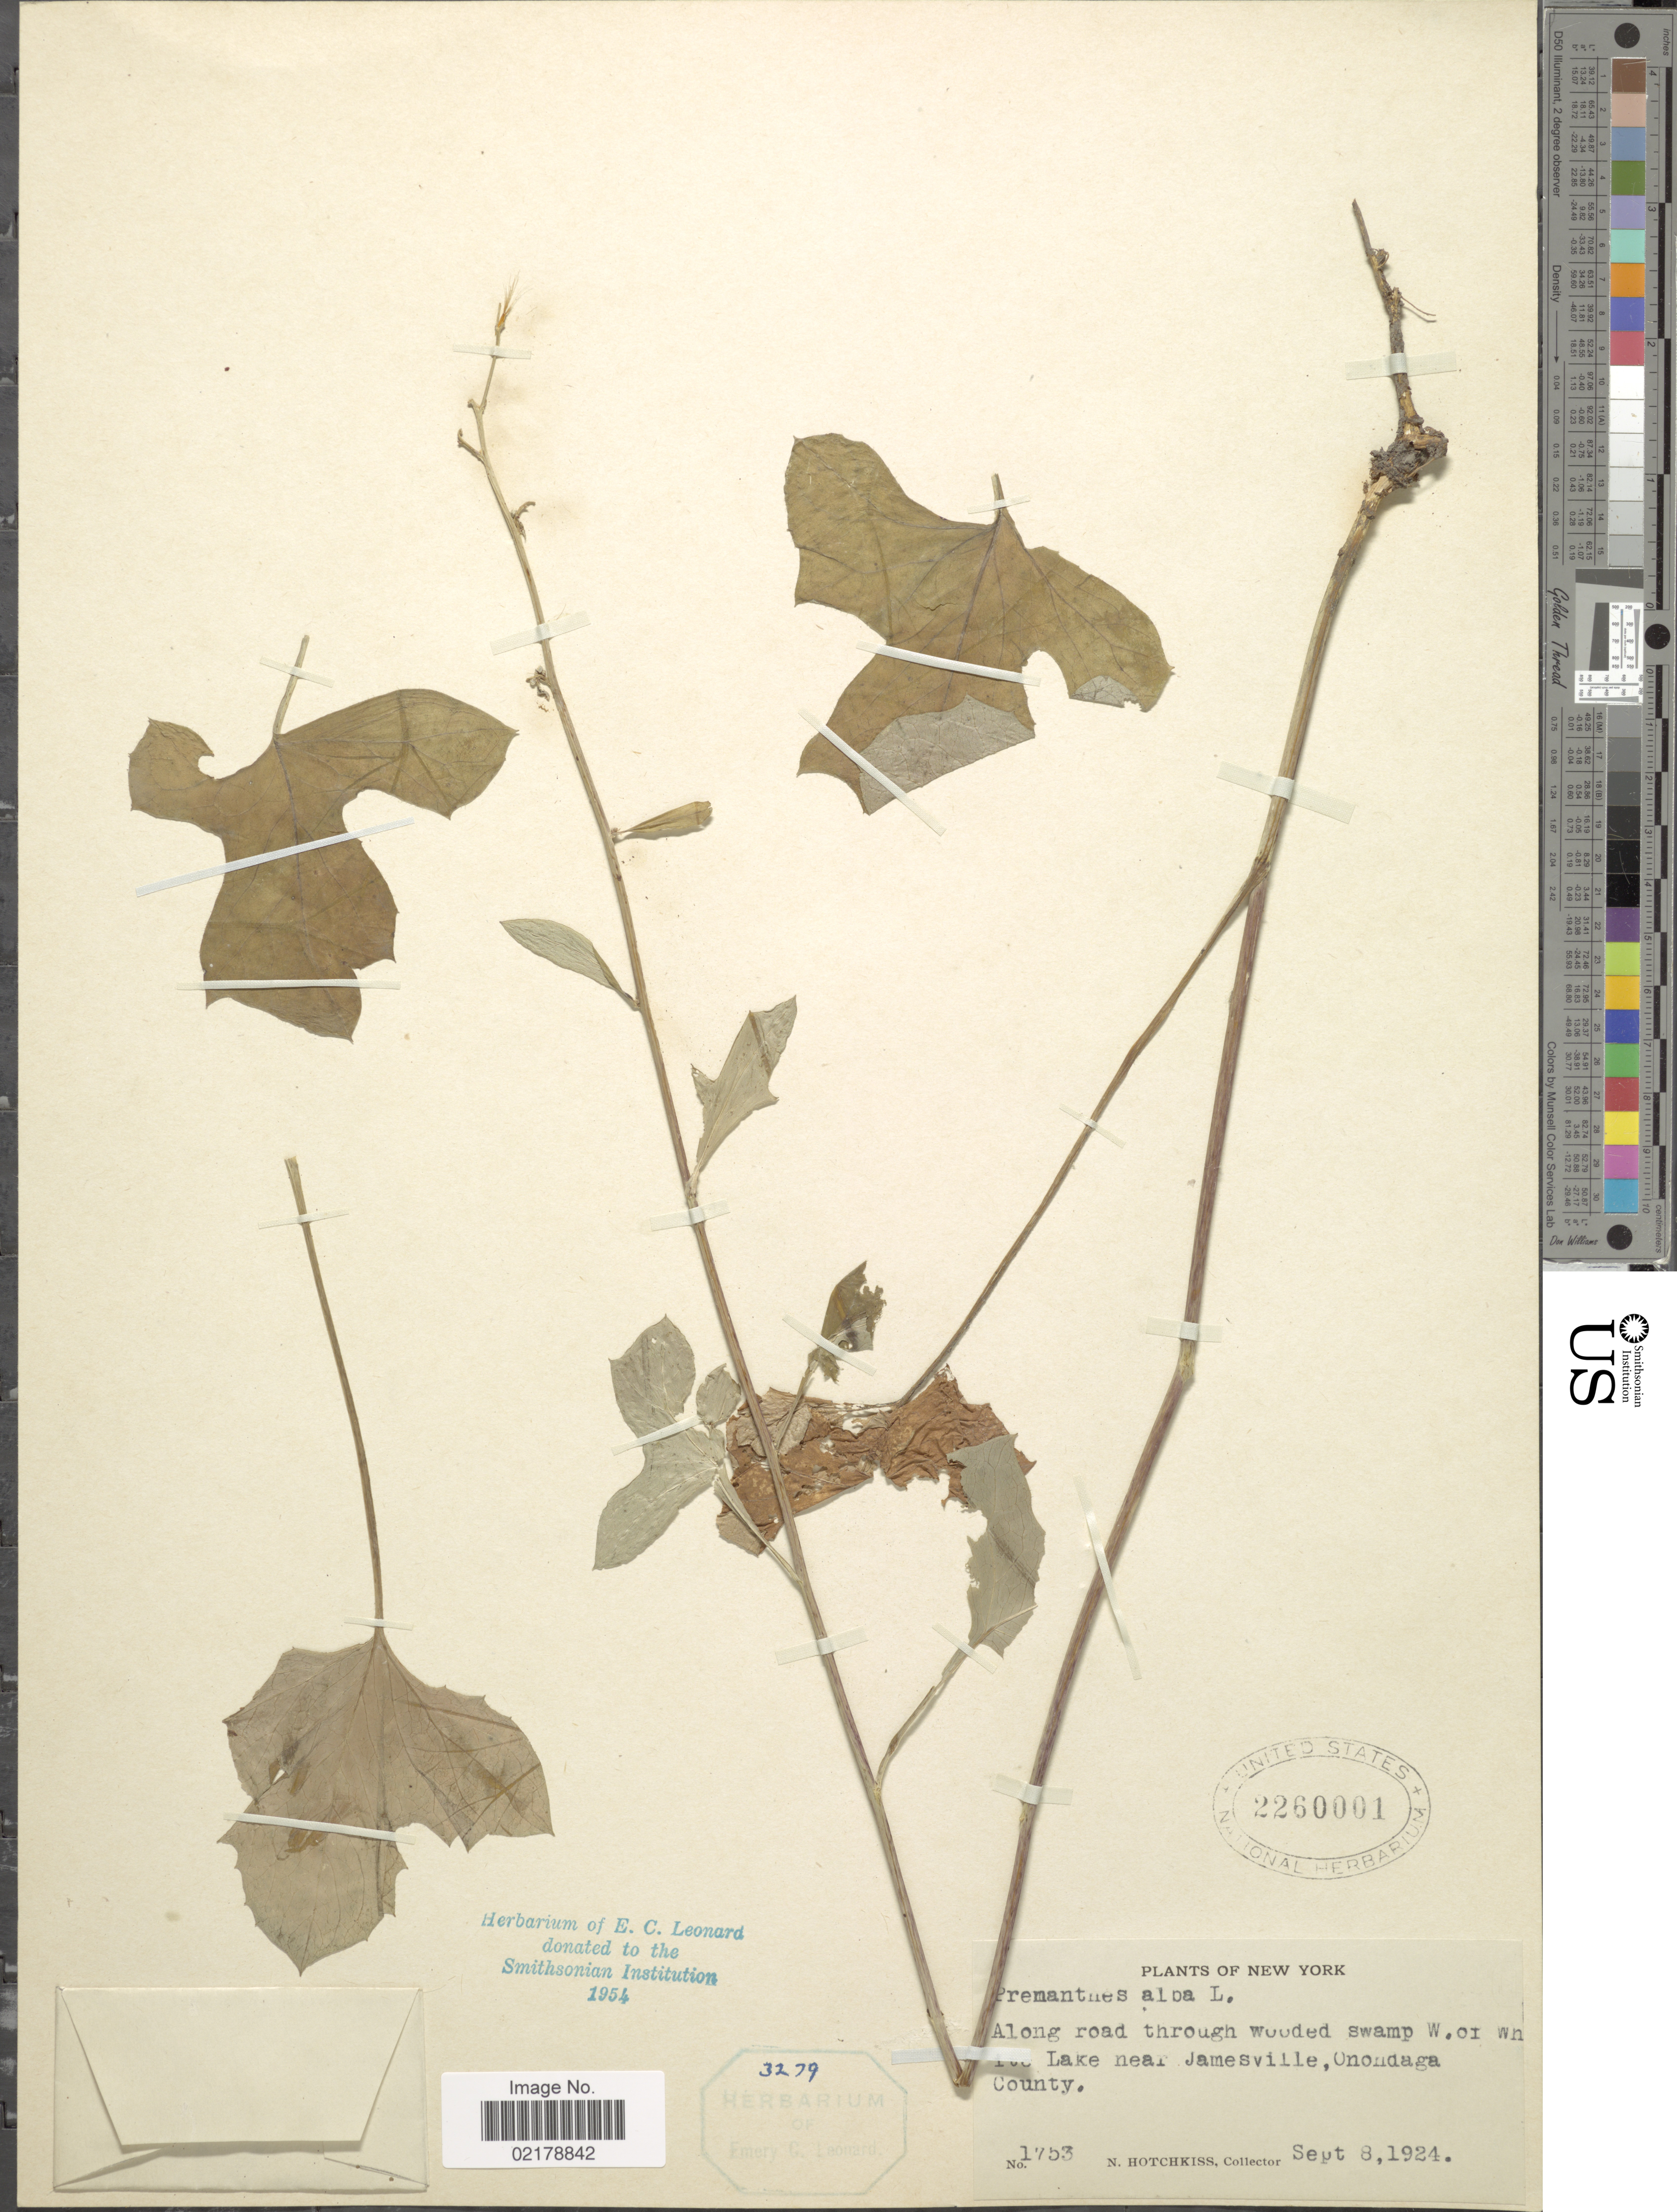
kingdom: Plantae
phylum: Tracheophyta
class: Magnoliopsida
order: Asterales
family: Asteraceae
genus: Nabalus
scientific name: Nabalus albus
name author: (L.) Hook.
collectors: N. Hotchkiss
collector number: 1753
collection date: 1924-09-08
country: United States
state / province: New York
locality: Along road through wooded swamp W of Wh [illegible text] Lkae near Jamesville, Onondaga County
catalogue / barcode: US 2260001